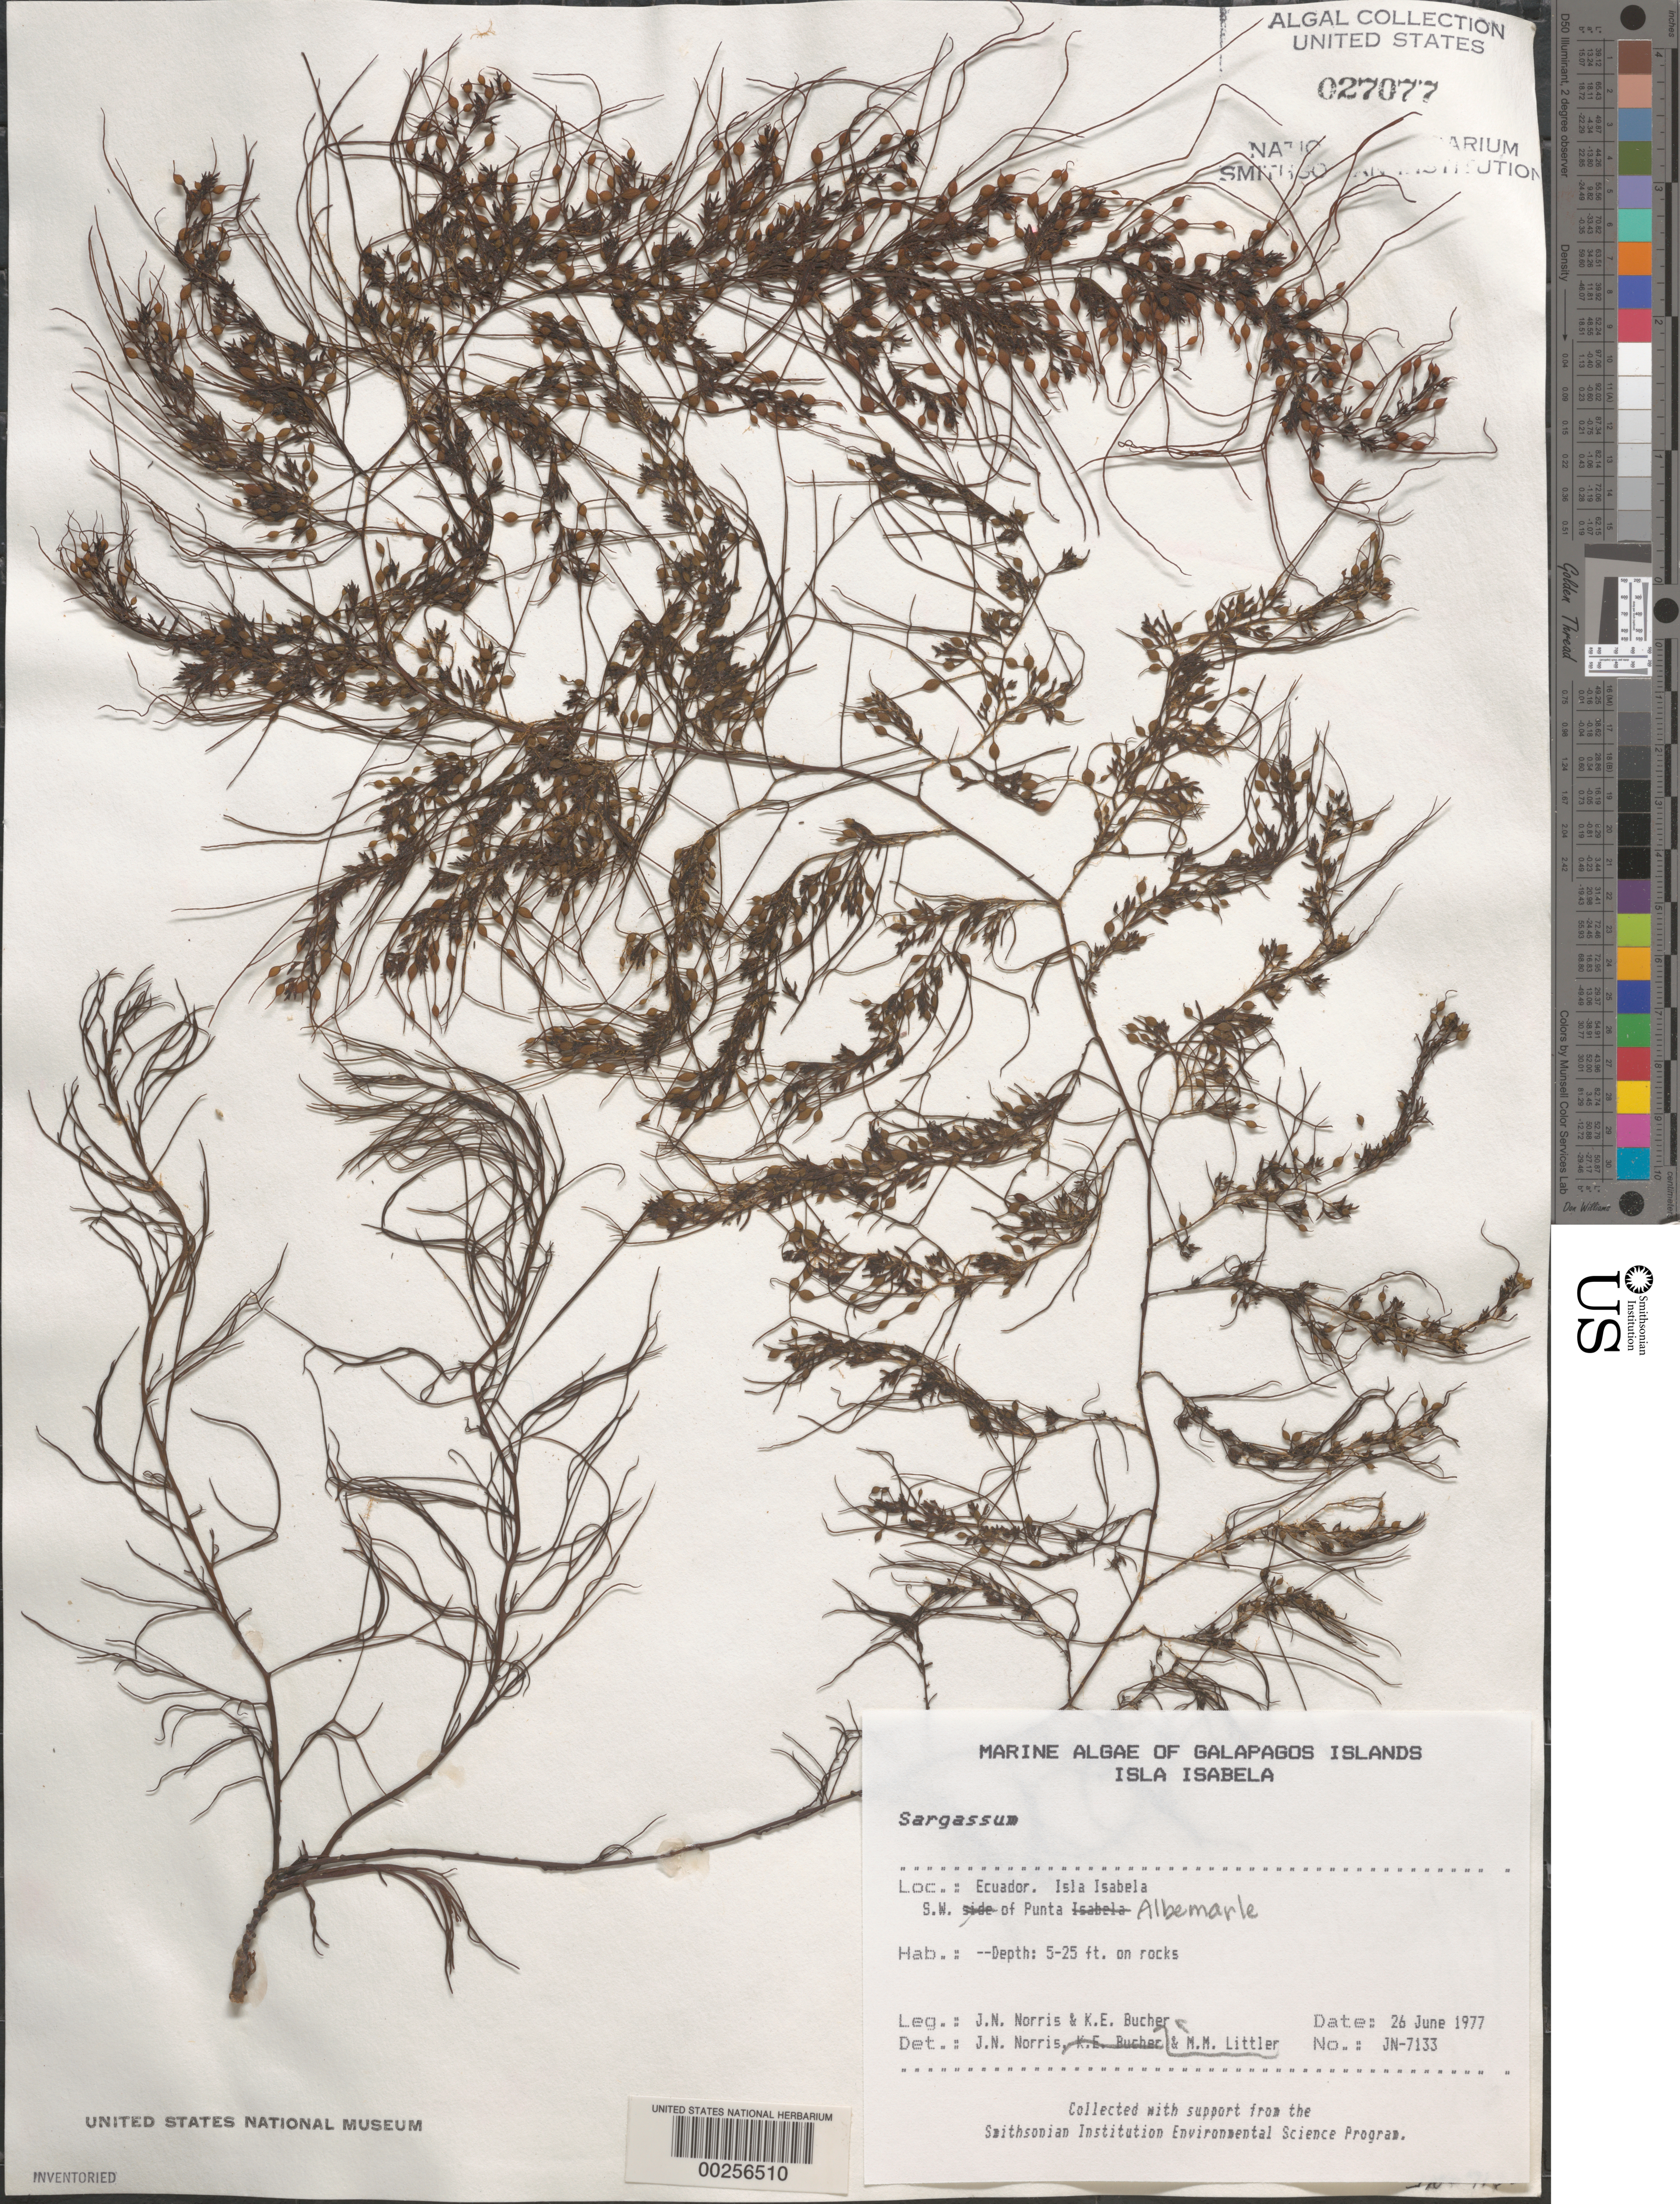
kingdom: Chromista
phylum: Ochrophyta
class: Phaeophyceae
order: Fucales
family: Sargassaceae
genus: Sargassum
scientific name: Sargassum sp.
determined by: Norris, James N.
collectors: J. N. Norris, K. E. Bucher & M. M. Littler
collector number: JN-7133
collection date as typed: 26 Jun 1977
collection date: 1977-06-26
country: Ecuador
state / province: Colón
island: Isabela [Albemarle]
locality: Southwest of Punta Albemarle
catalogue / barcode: US 27077